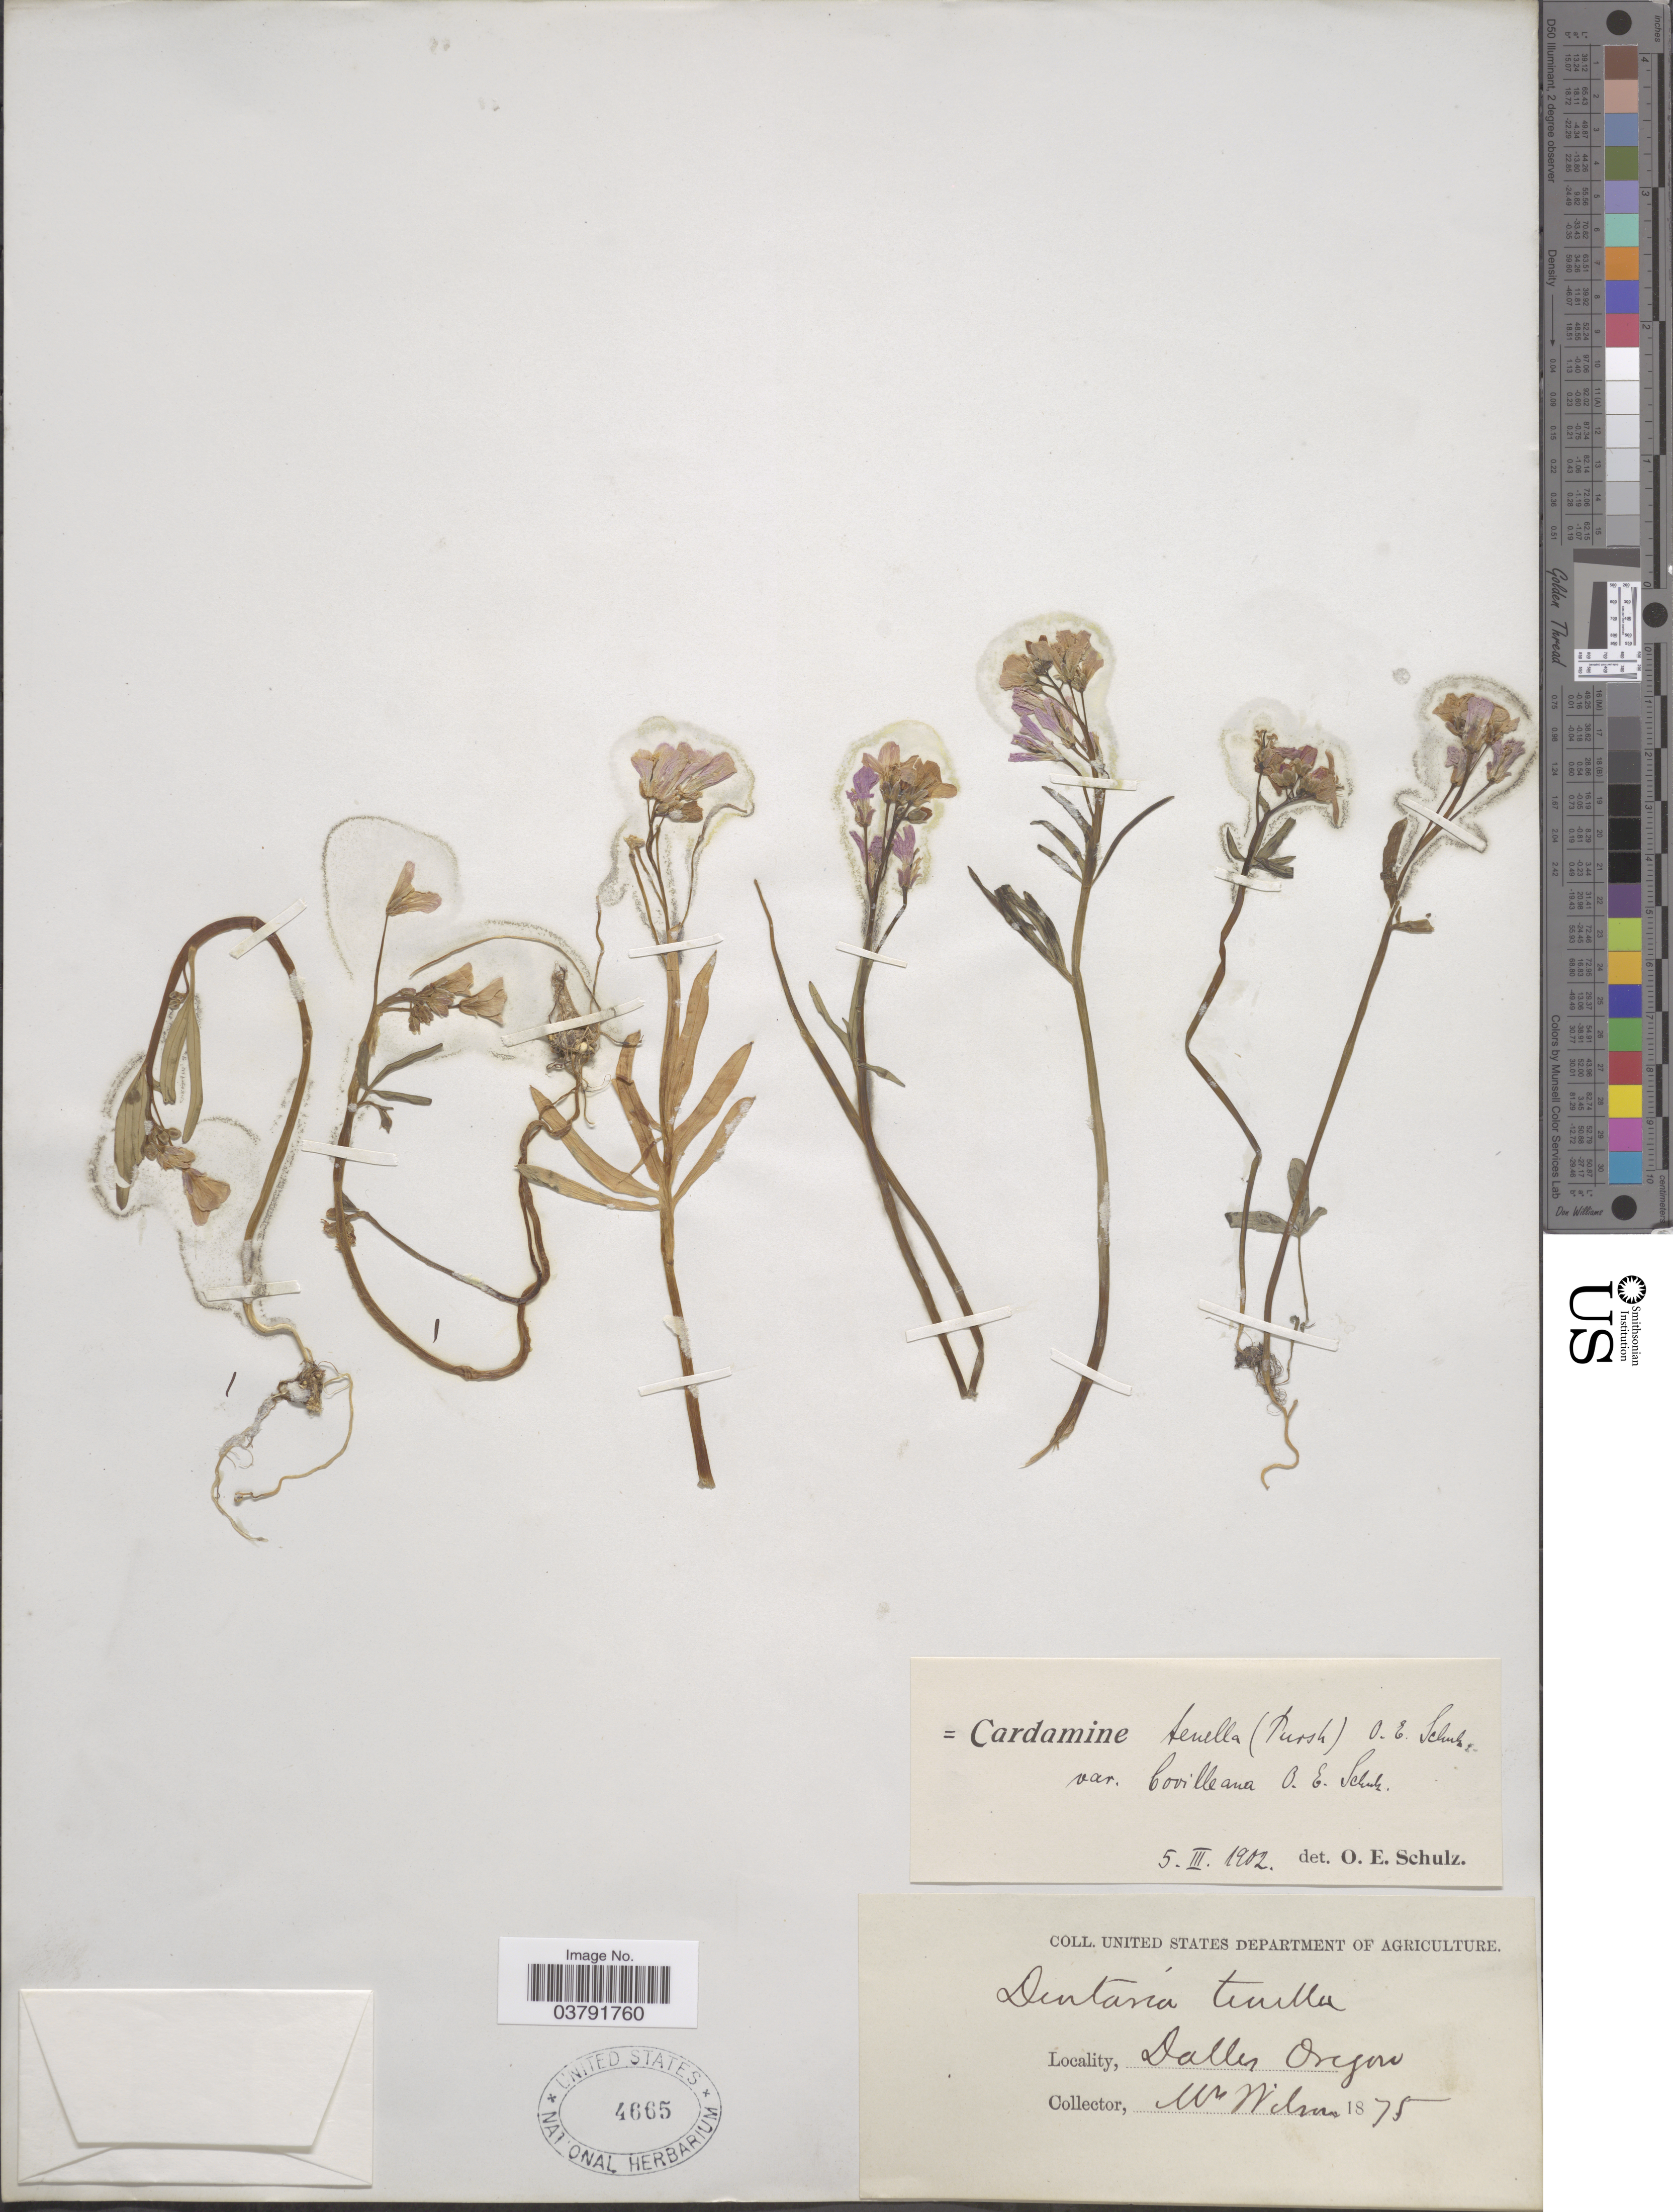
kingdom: Plantae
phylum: Tracheophyta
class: Magnoliopsida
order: Brassicales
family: Brassicaceae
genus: Dentaria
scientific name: Dentaria tenella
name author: Pursh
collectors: -- Wilson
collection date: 1875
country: United States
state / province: Oregon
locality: Dalles.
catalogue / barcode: US 4665